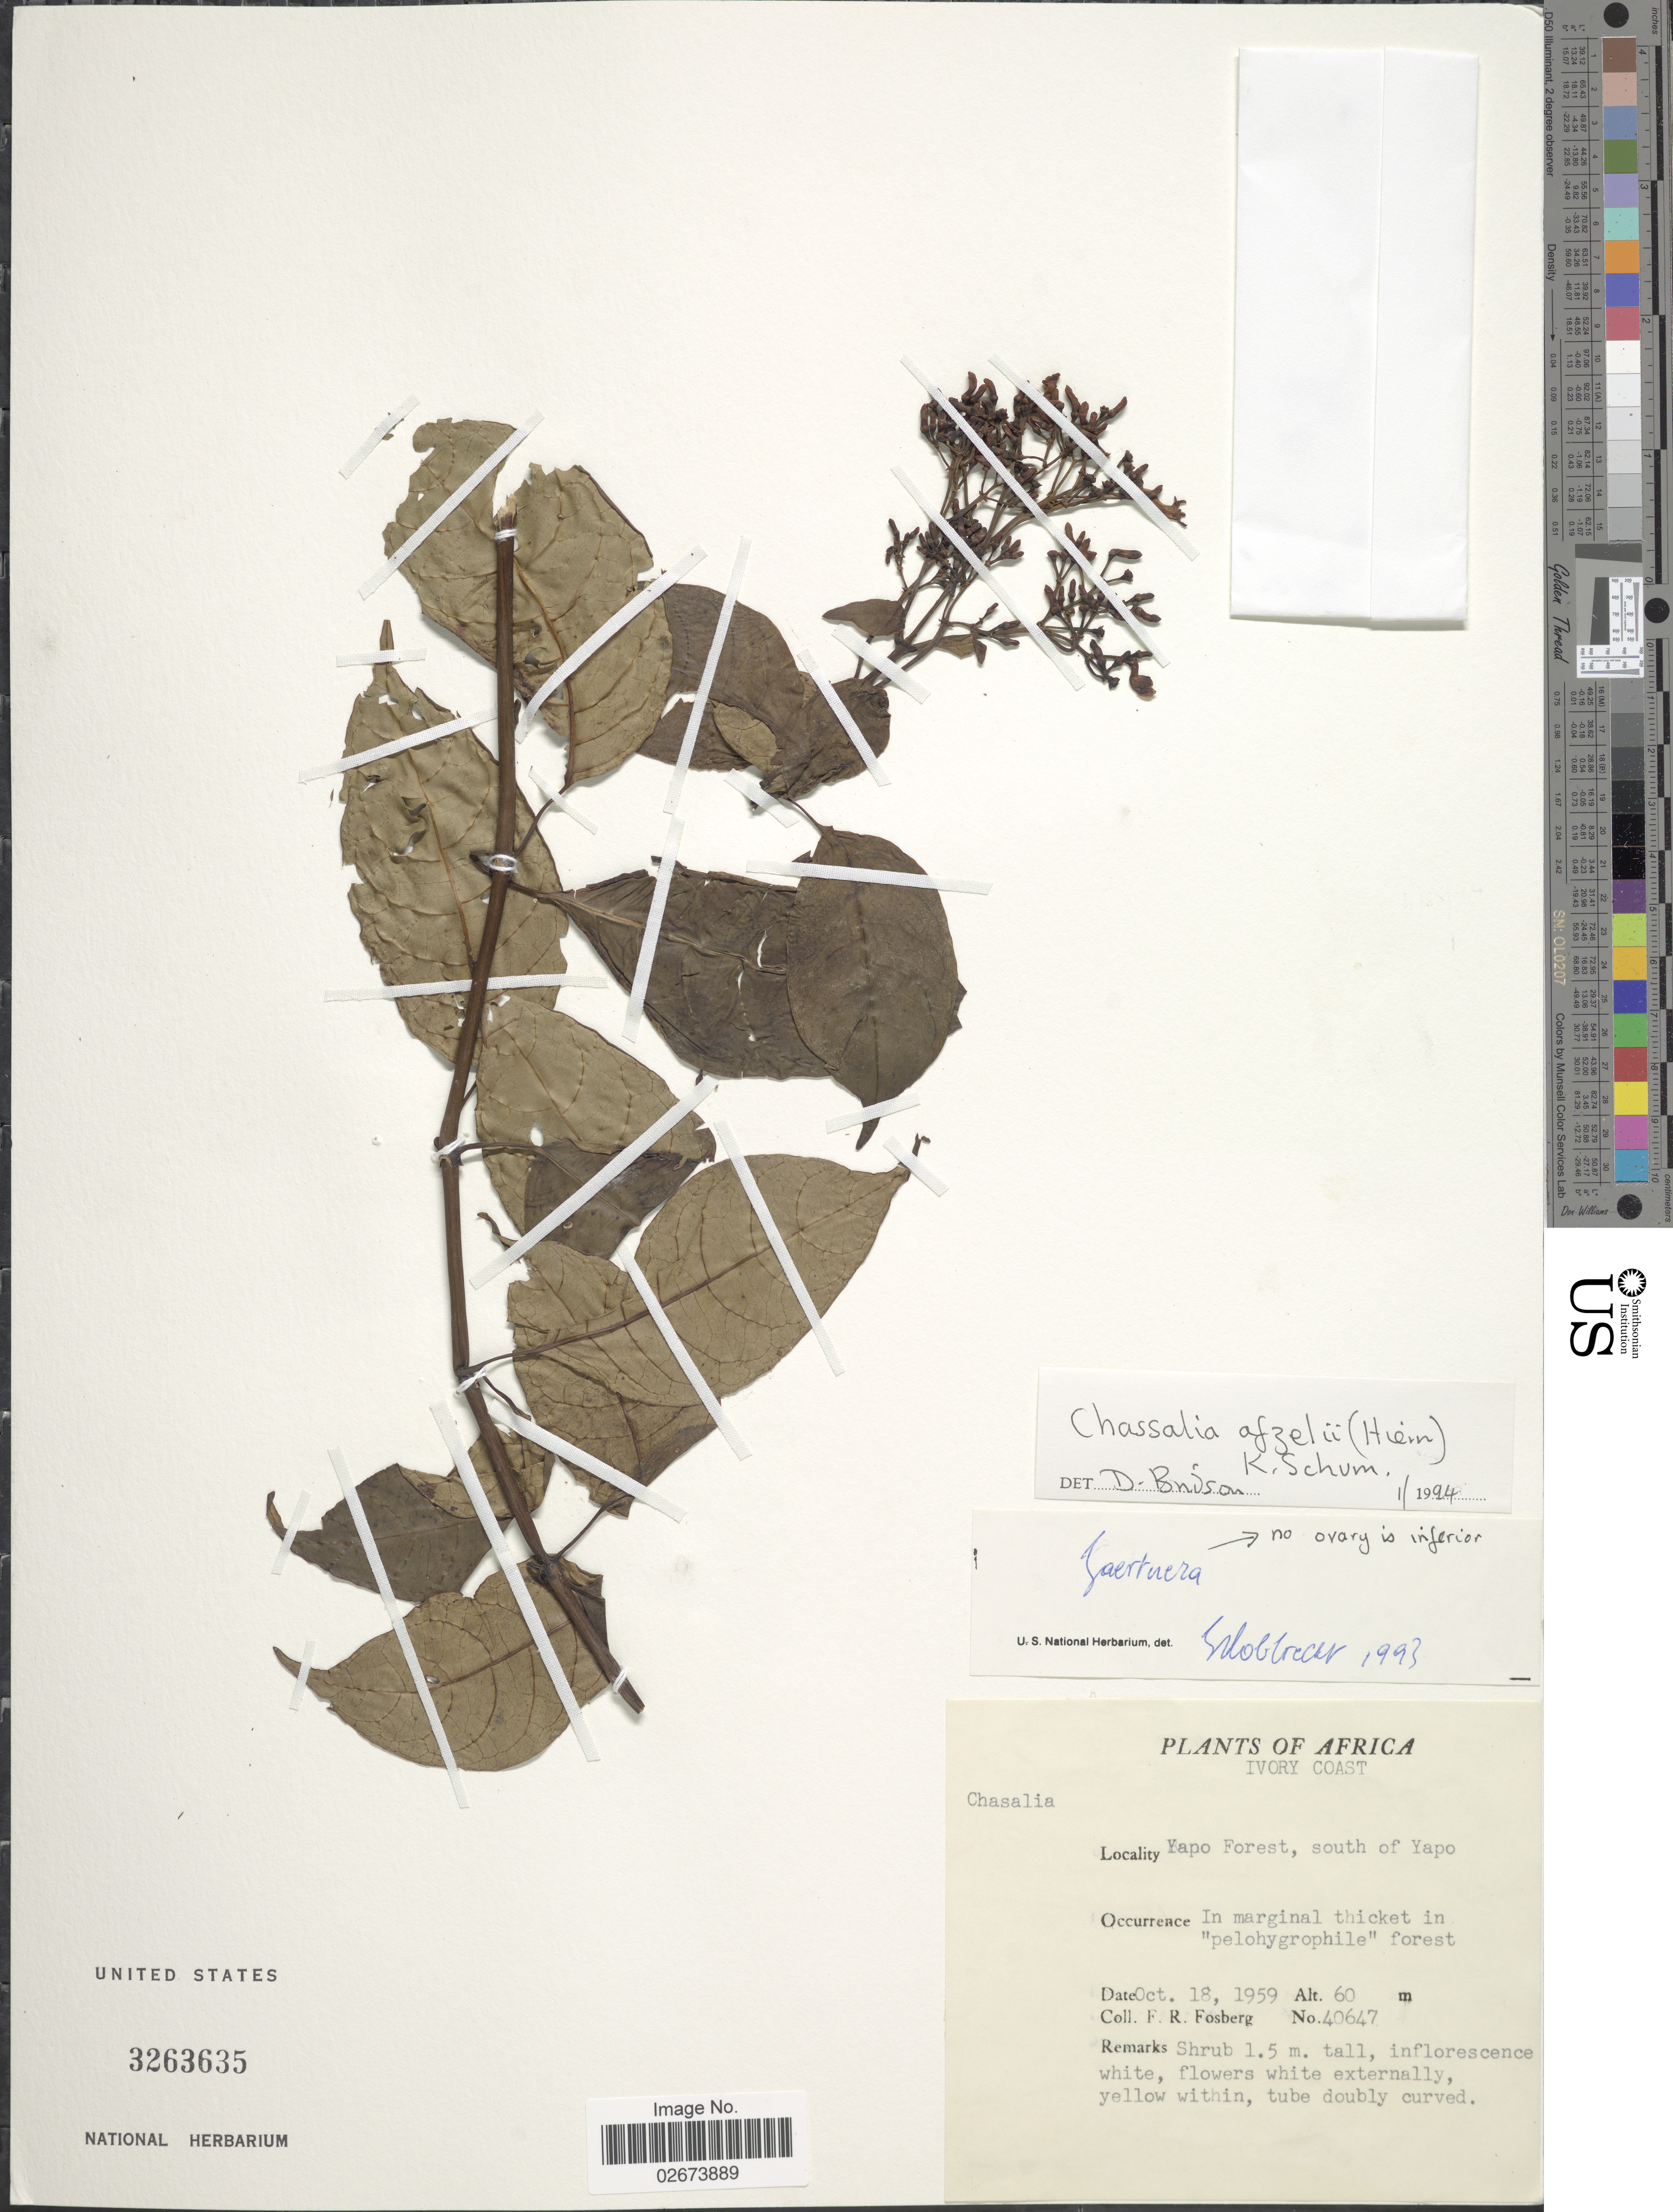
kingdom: Plantae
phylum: Tracheophyta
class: Magnoliopsida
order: Gentianales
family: Rubiaceae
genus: Chassalia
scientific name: Chassalia afzelii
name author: (Hiern in Oliv.) K. Schum.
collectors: F. R. Fosberg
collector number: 40647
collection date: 1959-10-18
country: Ivory Coast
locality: Yapo Forest, south of Yapo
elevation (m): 60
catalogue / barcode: US 3263635